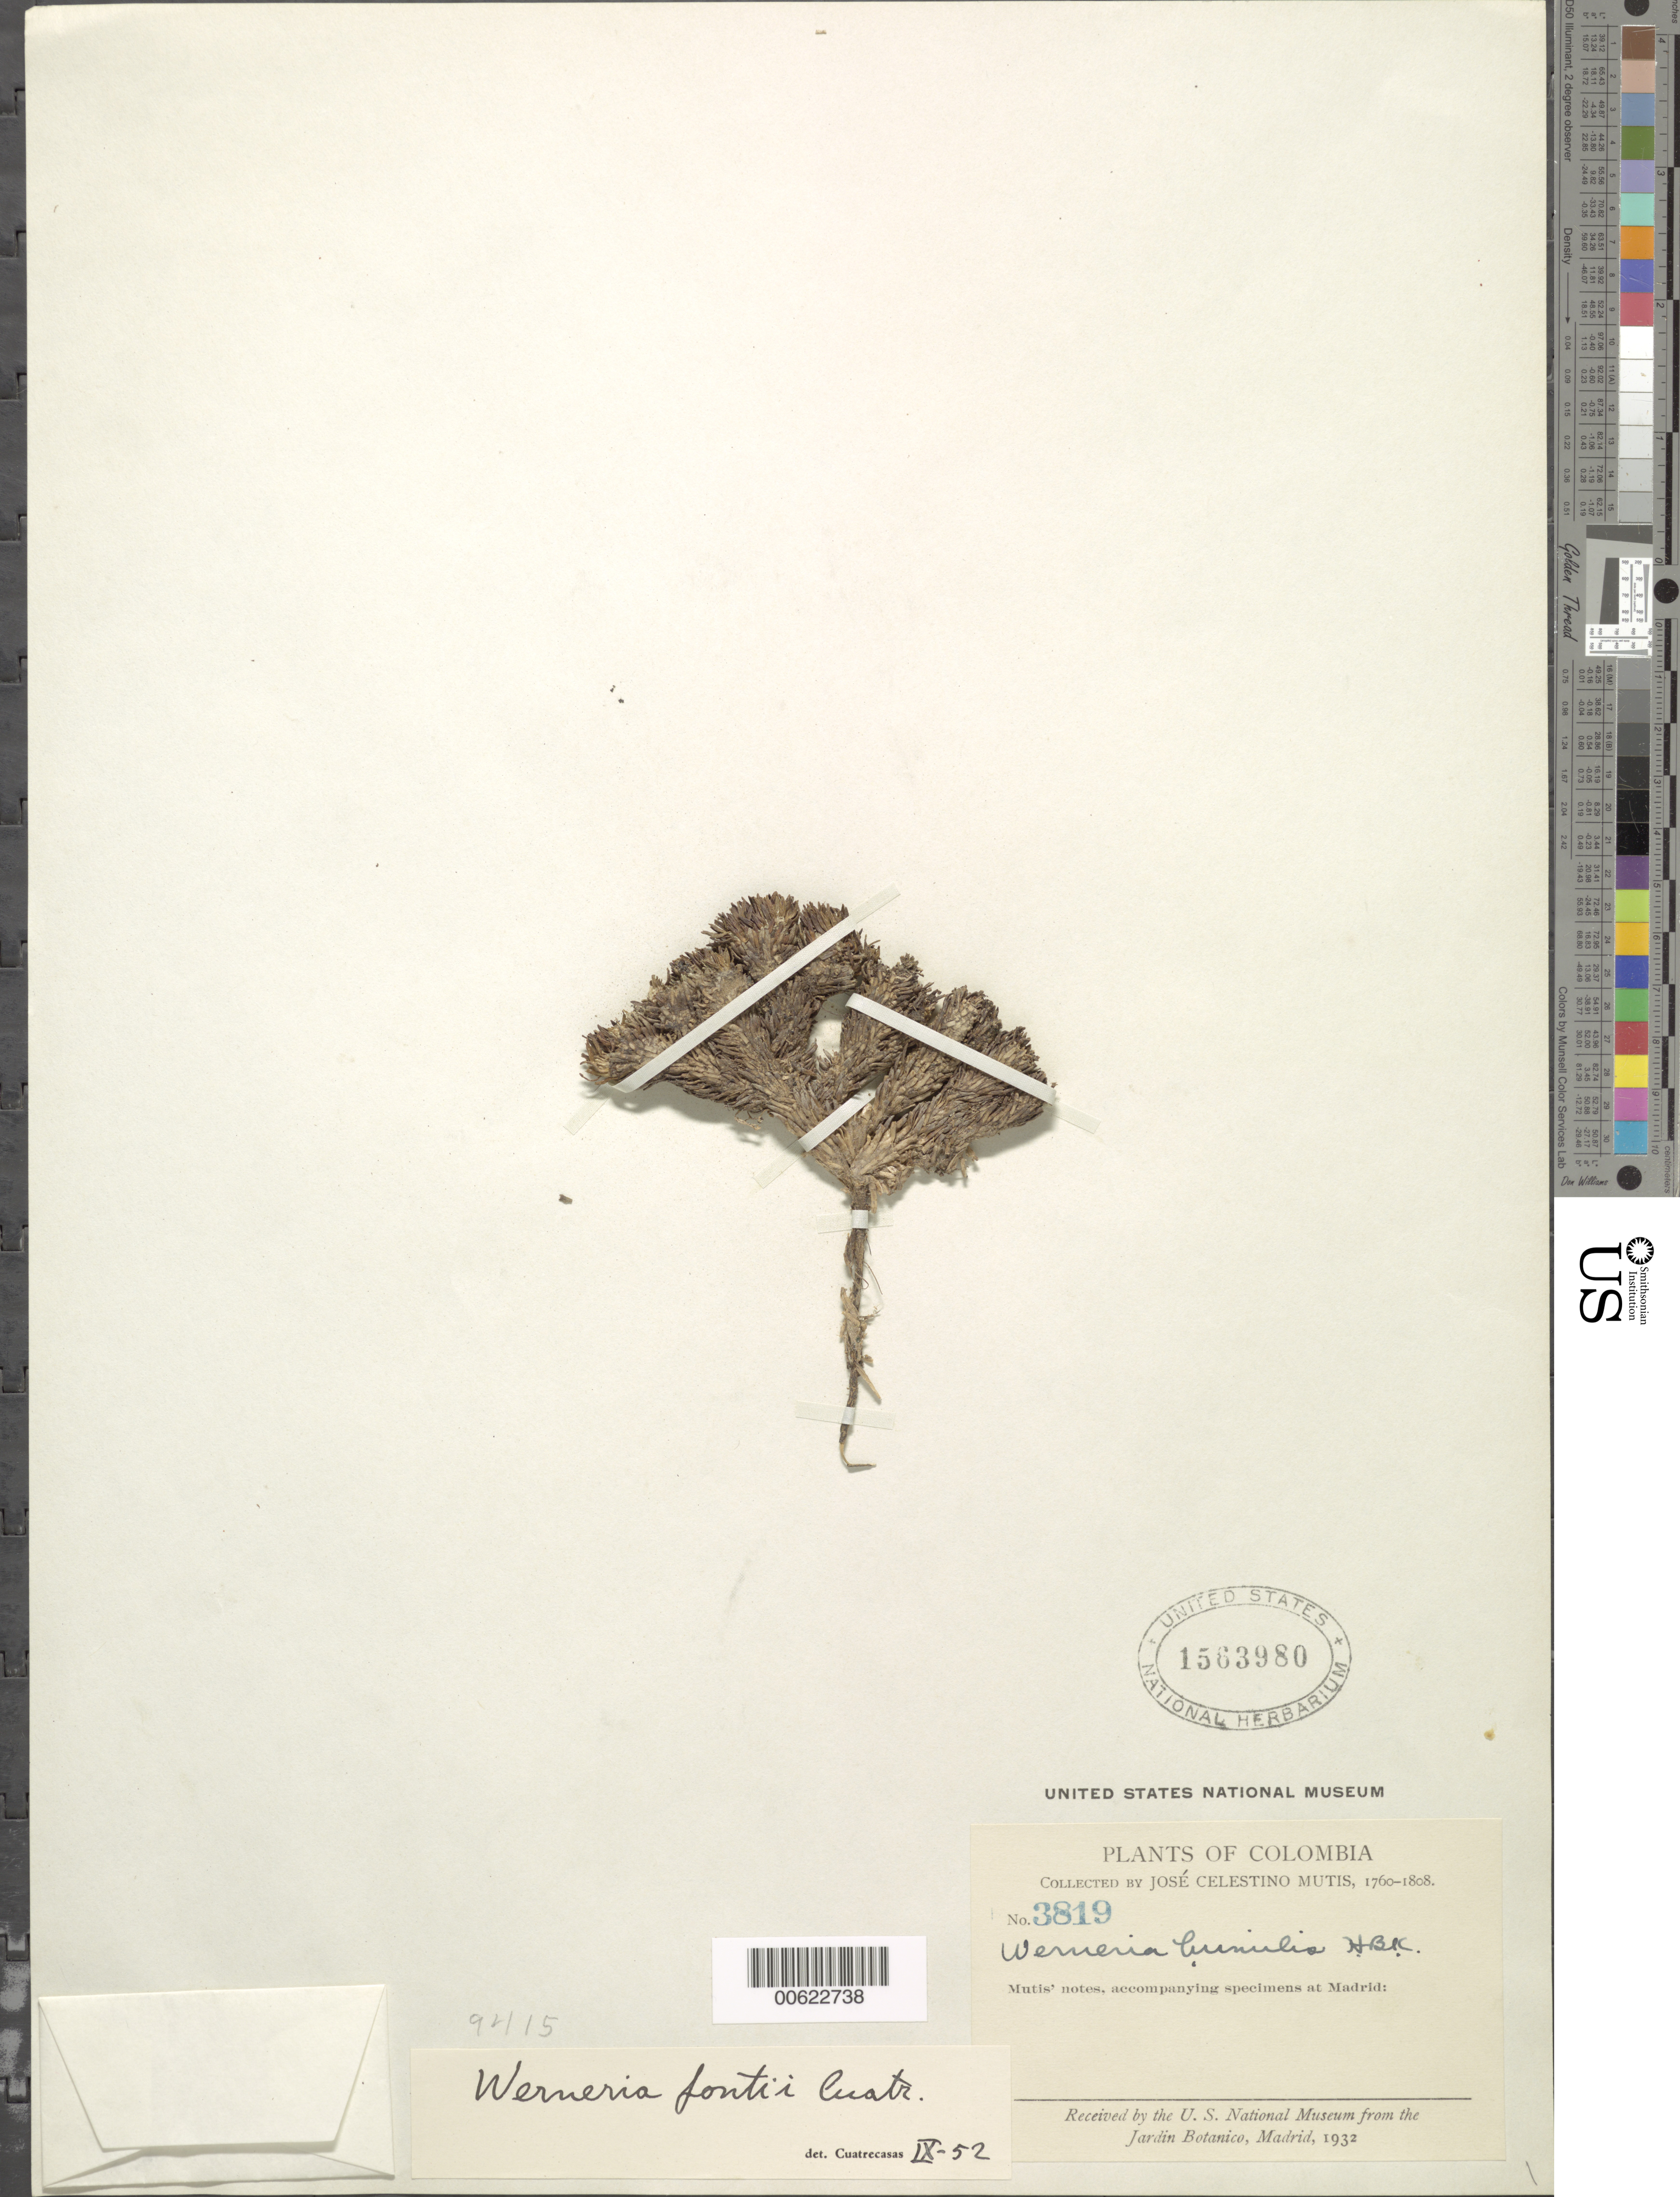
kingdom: Plantae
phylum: Tracheophyta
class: Magnoliopsida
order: Asterales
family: Asteraceae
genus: Xenophyllum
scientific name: Xenophyllum humile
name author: (Kunth) V.A. Funk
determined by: Funk, Vicki A., (BOT), Smithsonian Institution - National Museum of Natural History (UNITED STATES)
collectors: J. C. B. Mutis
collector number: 3819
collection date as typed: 1783 to 1808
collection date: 1783/1808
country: Colombia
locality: sine loc.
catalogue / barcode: US 1563980